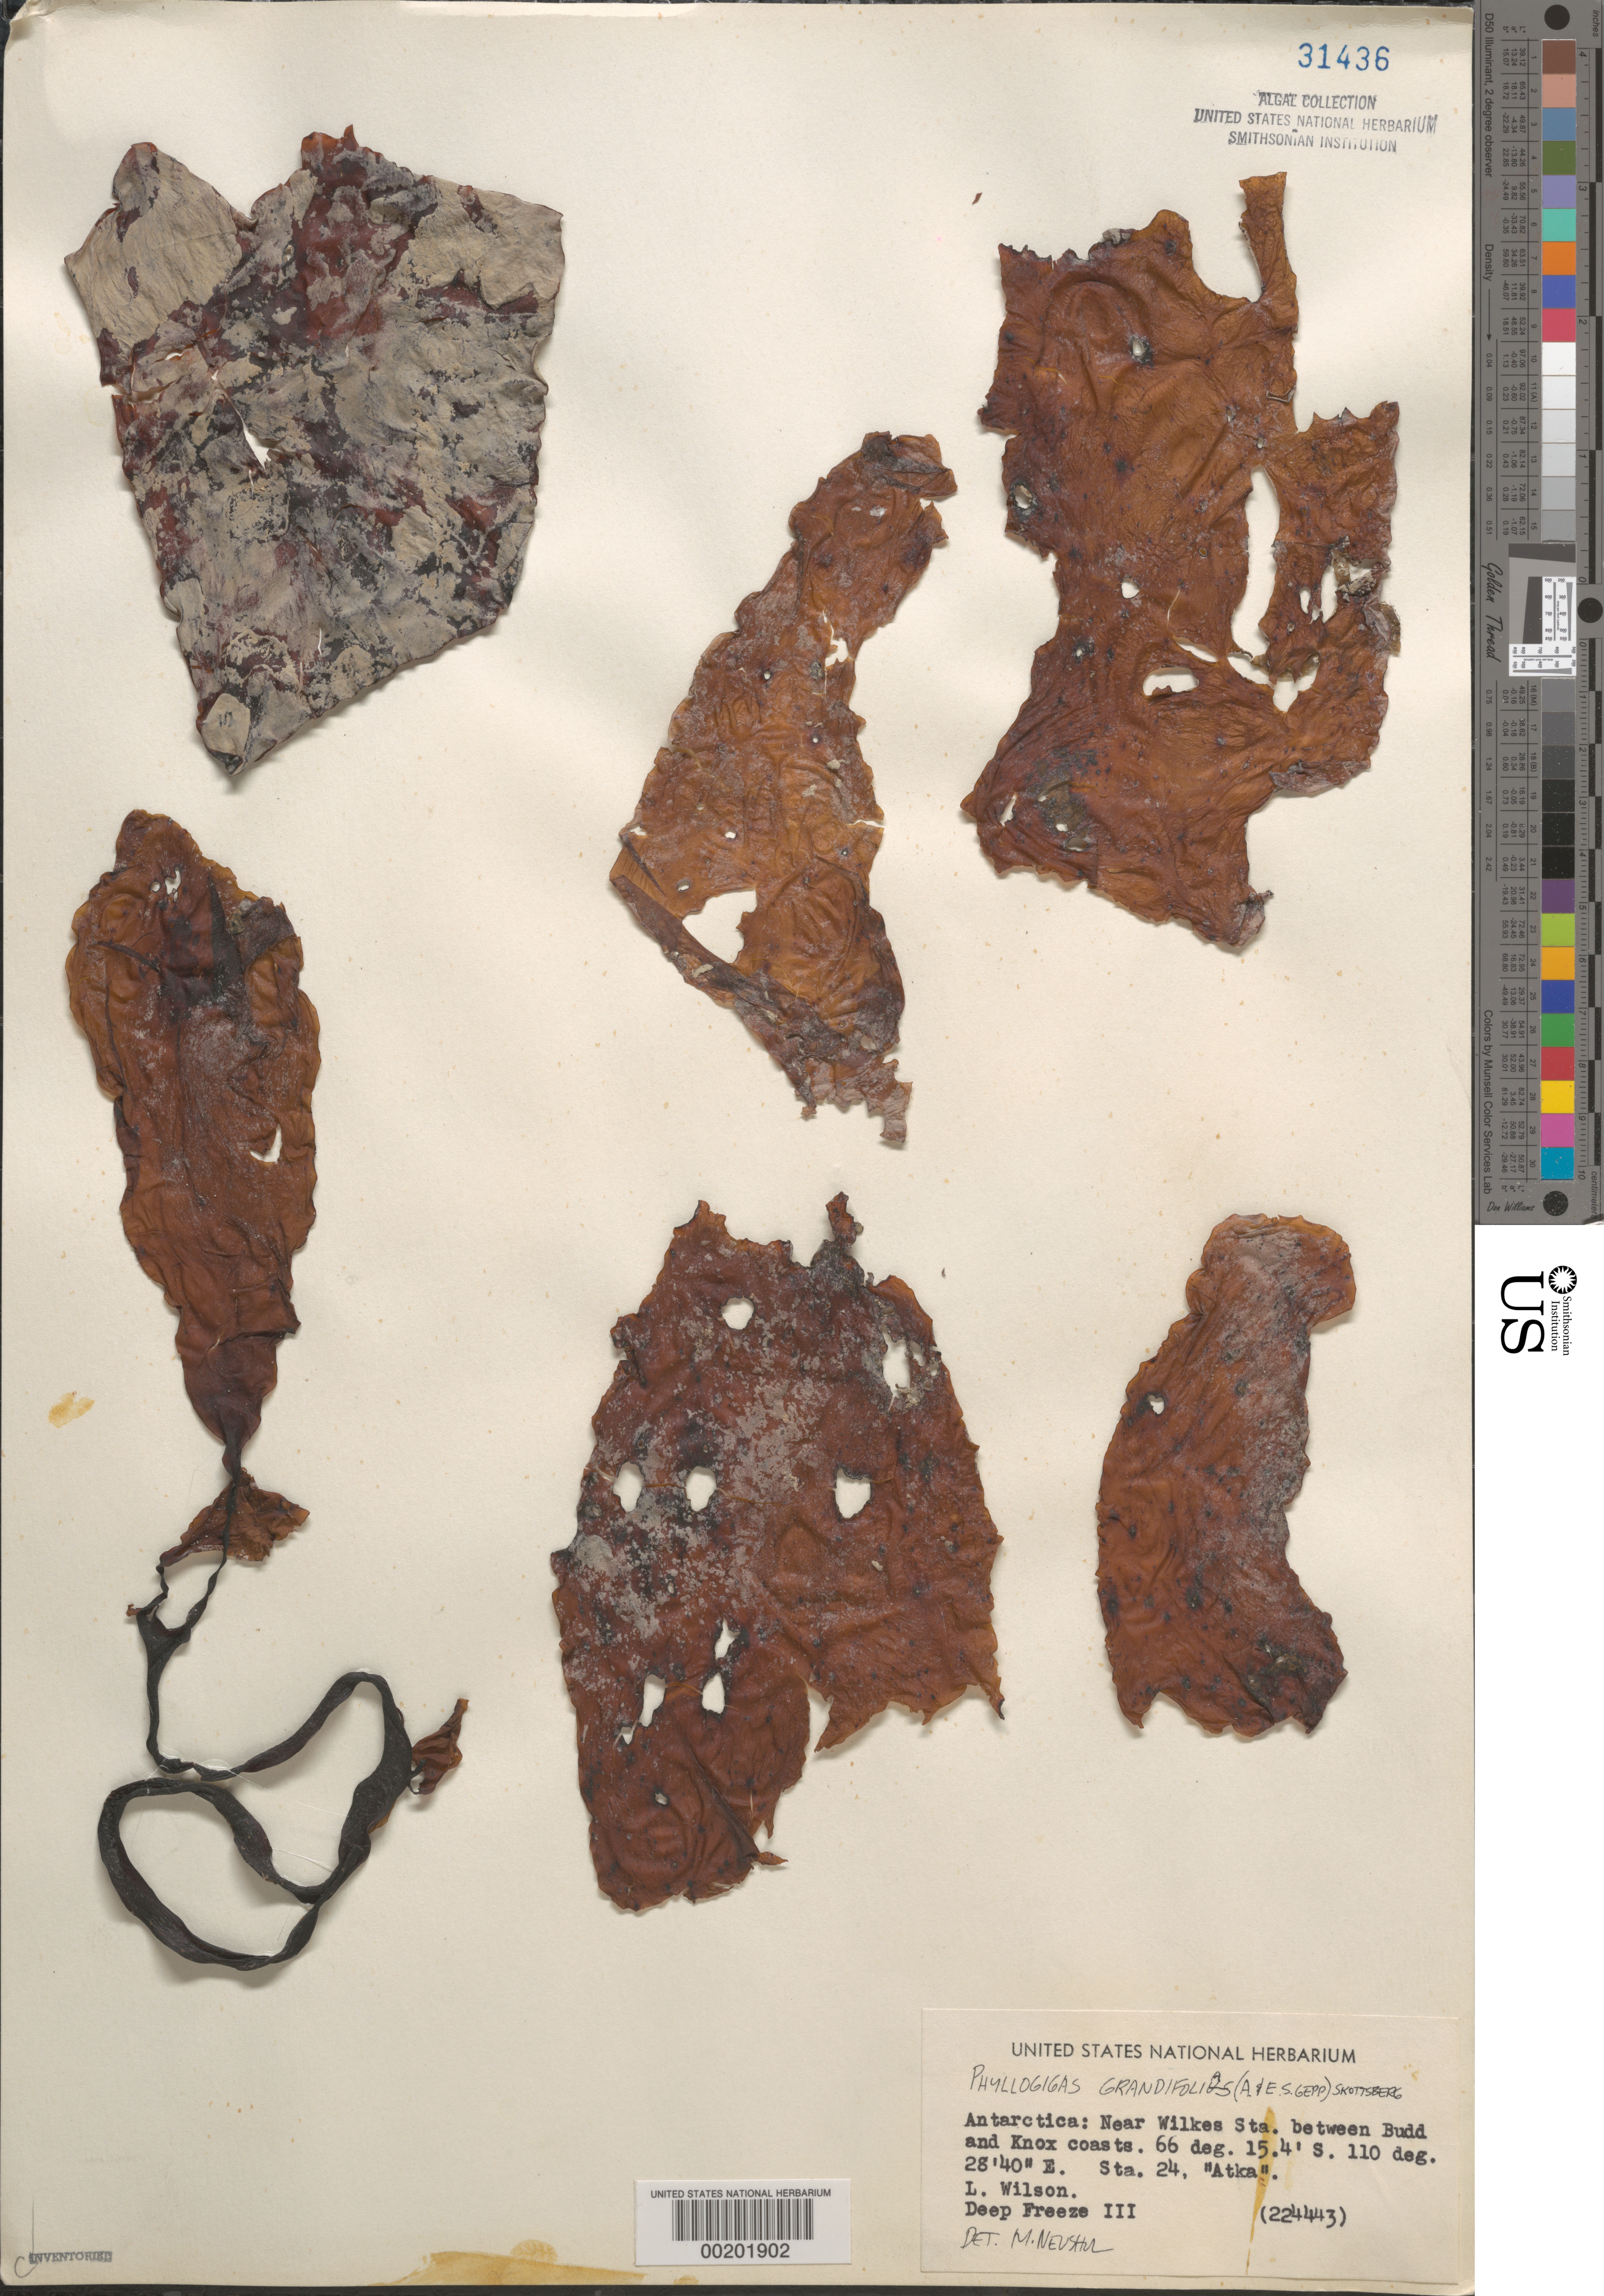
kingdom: Chromista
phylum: Ochrophyta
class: Phaeophyceae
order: Desmarestiales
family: Desmarestiaceae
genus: Himantothallus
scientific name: Himantothallus grandifolius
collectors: L. Wilson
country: Antarctica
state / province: Wilkes Land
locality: Near Wilkes Station between Budd and Knox Coasts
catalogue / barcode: US 31436